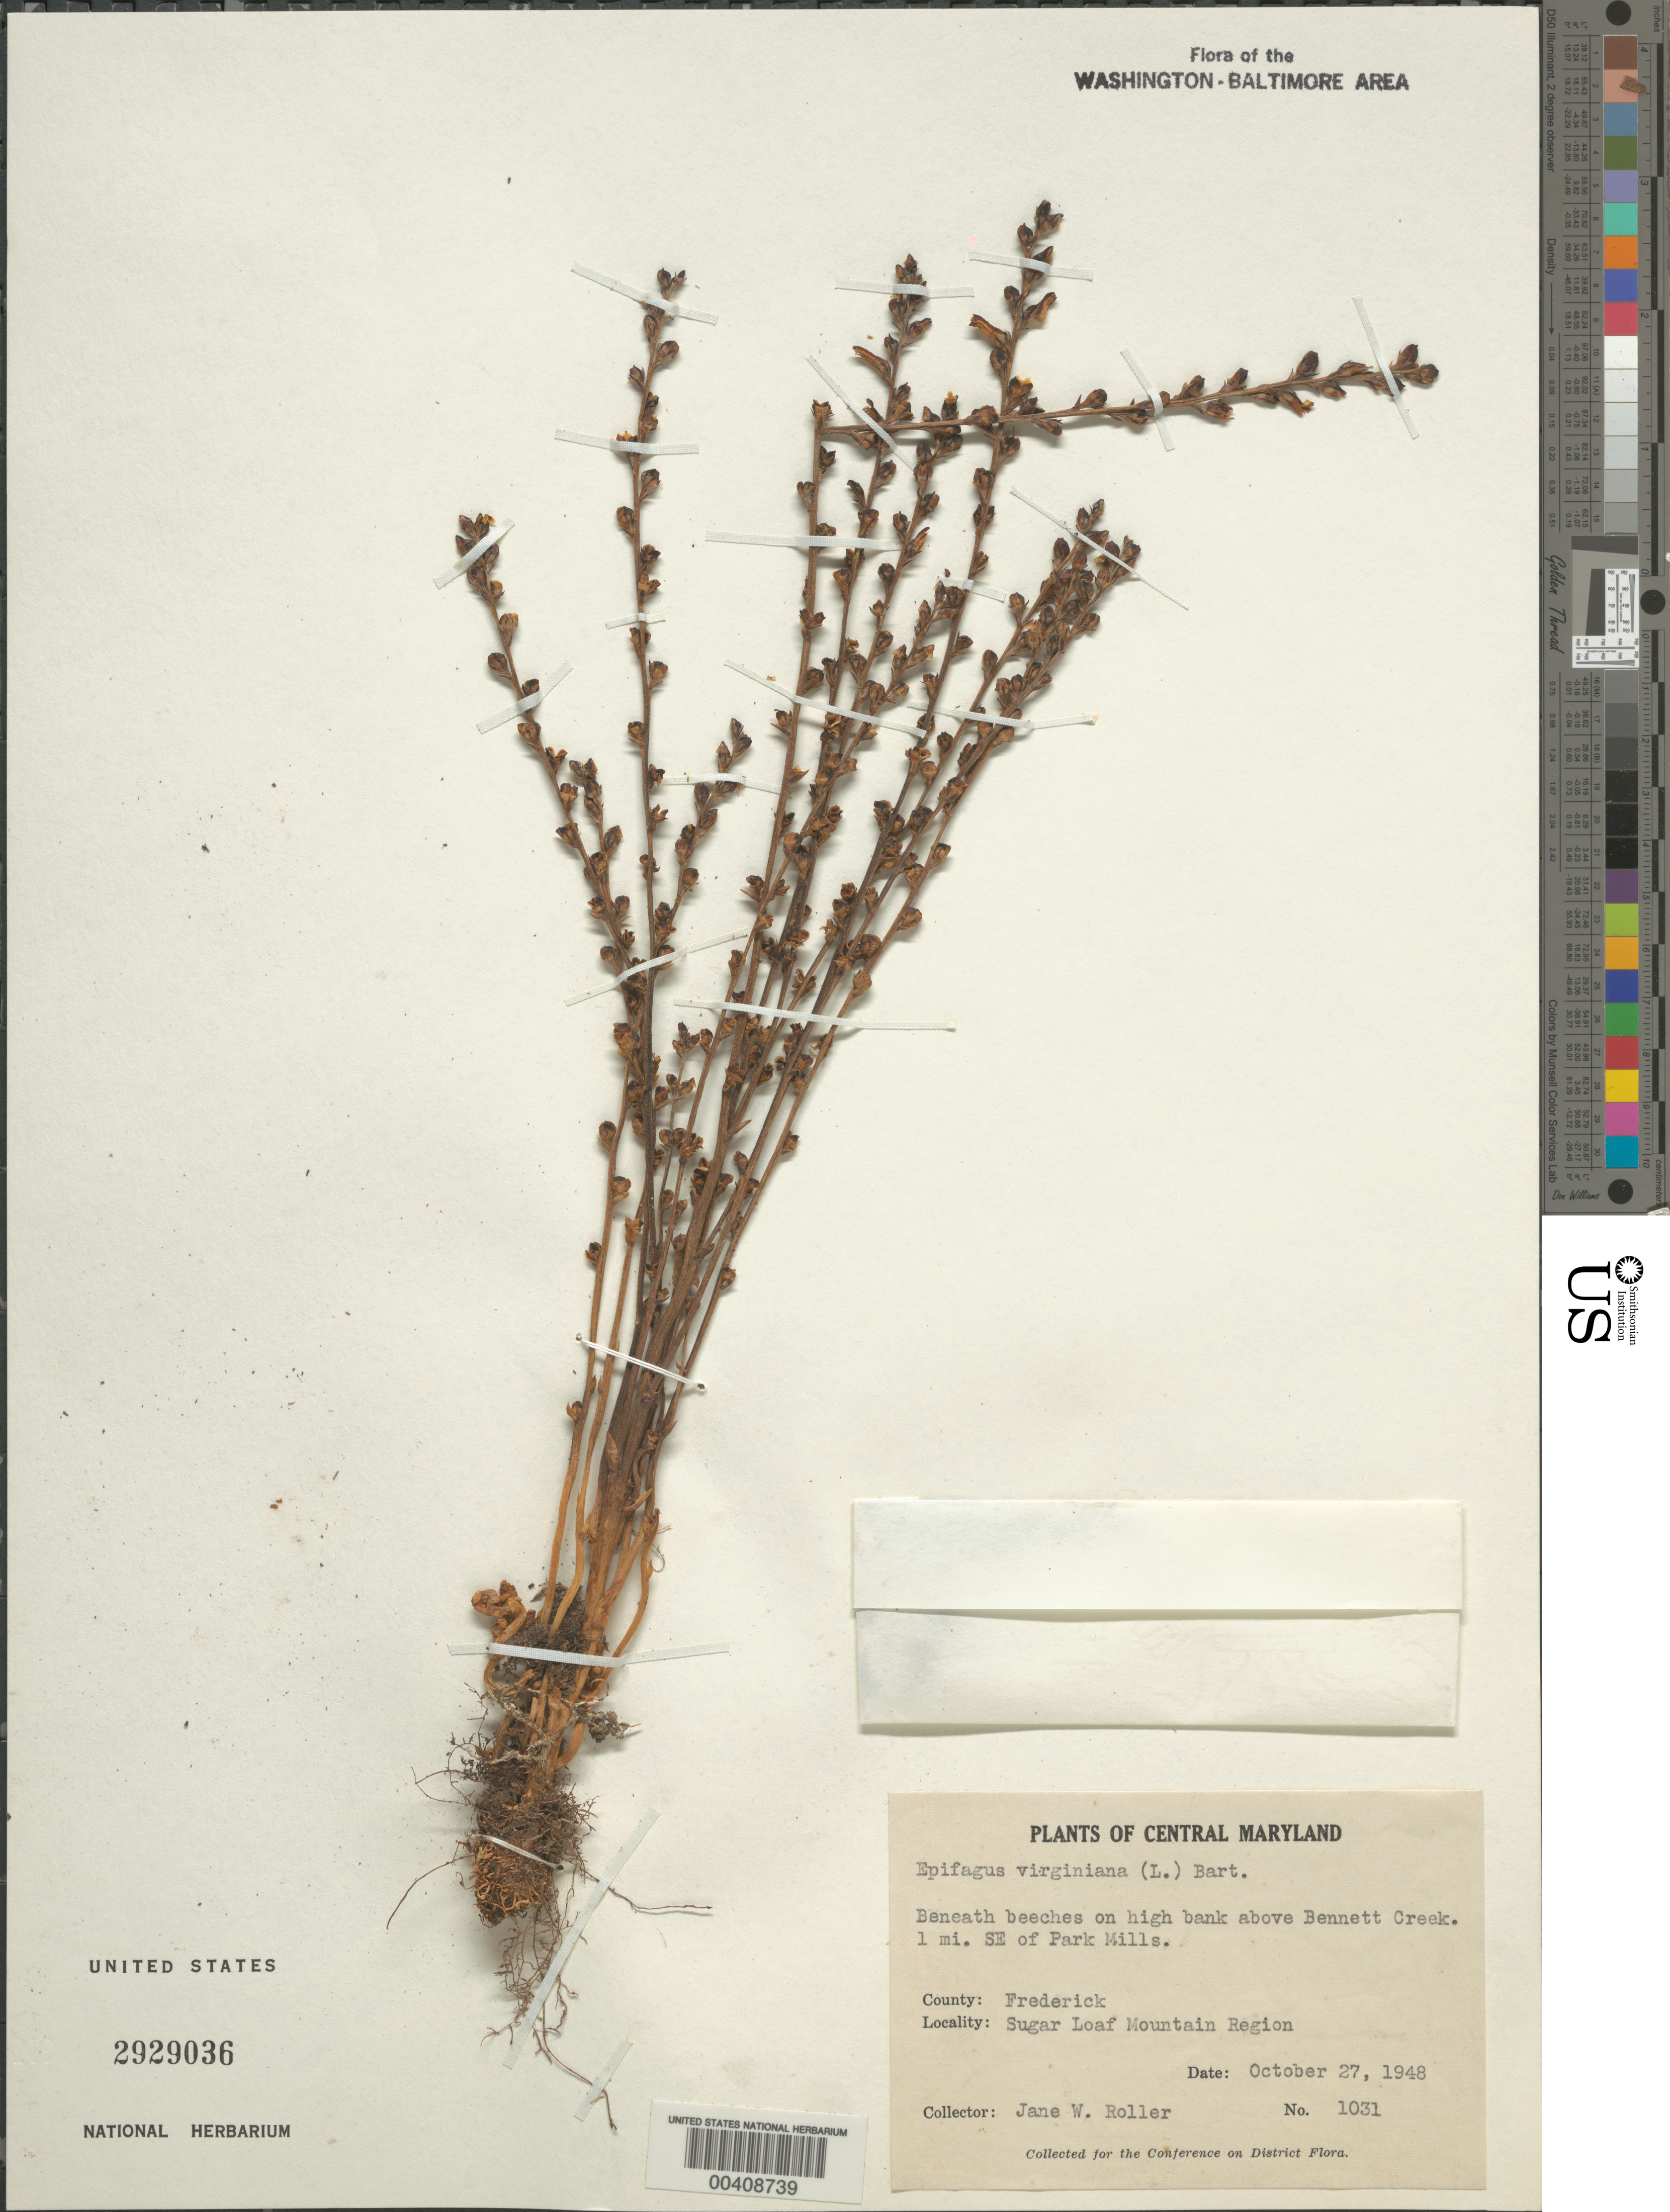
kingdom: Plantae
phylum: Tracheophyta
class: Magnoliopsida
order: Lamiales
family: Orobanchaceae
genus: Epifagus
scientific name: Epifagus virginiana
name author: (L.) W.P.C. Barton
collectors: J. W. Roller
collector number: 1031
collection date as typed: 27 Oct 1948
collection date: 1948-10-27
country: United States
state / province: Maryland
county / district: Frederick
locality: K Mills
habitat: Beneath beeches on high bank above creek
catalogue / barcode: US 2929036